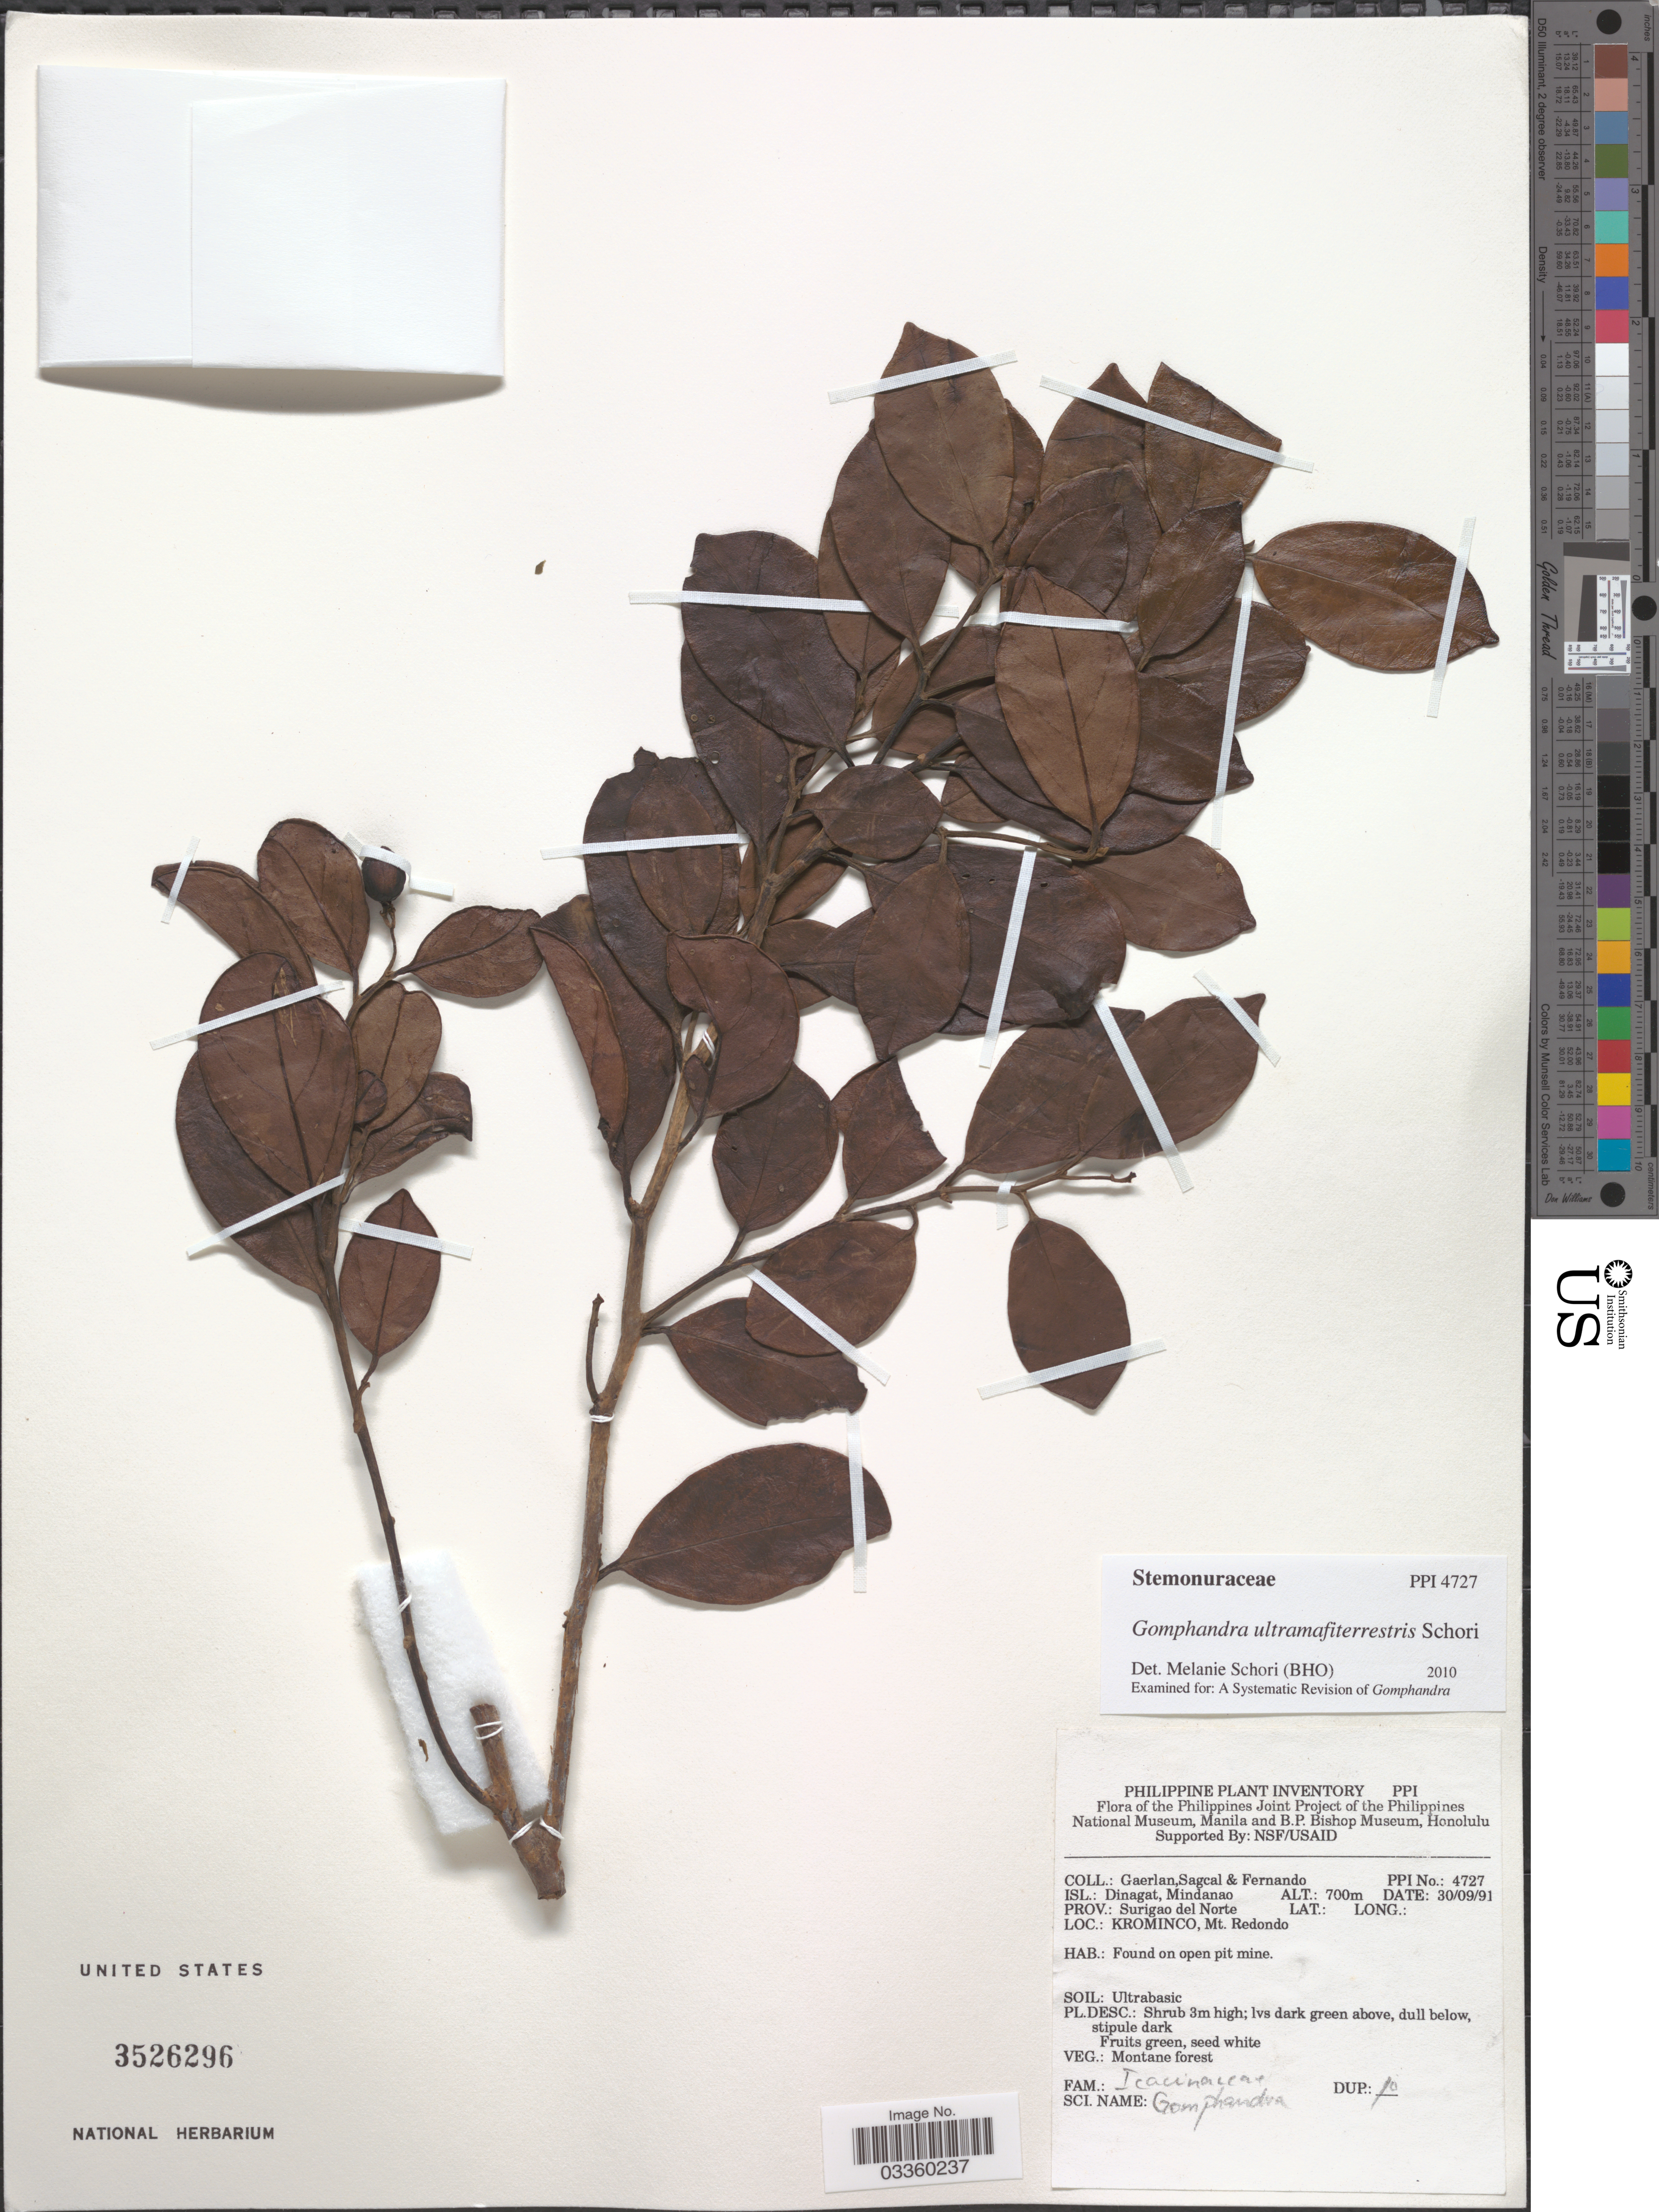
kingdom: Plantae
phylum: Tracheophyta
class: Magnoliopsida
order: Cardiopteridales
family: Stemonuraceae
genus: Gomphandra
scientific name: Gomphandra ultramafiterrestris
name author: Schori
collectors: Gaerlan, E. Sagcal & -- Fernando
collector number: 4727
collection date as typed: Transcribed d/m/y: 30/9/91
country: Philippines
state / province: Caraga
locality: Isl.: Dinagat, Mindanao. Prov.: Surigao del Norte. Krominco, Mt. Redondo.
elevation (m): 700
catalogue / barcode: US 3526296